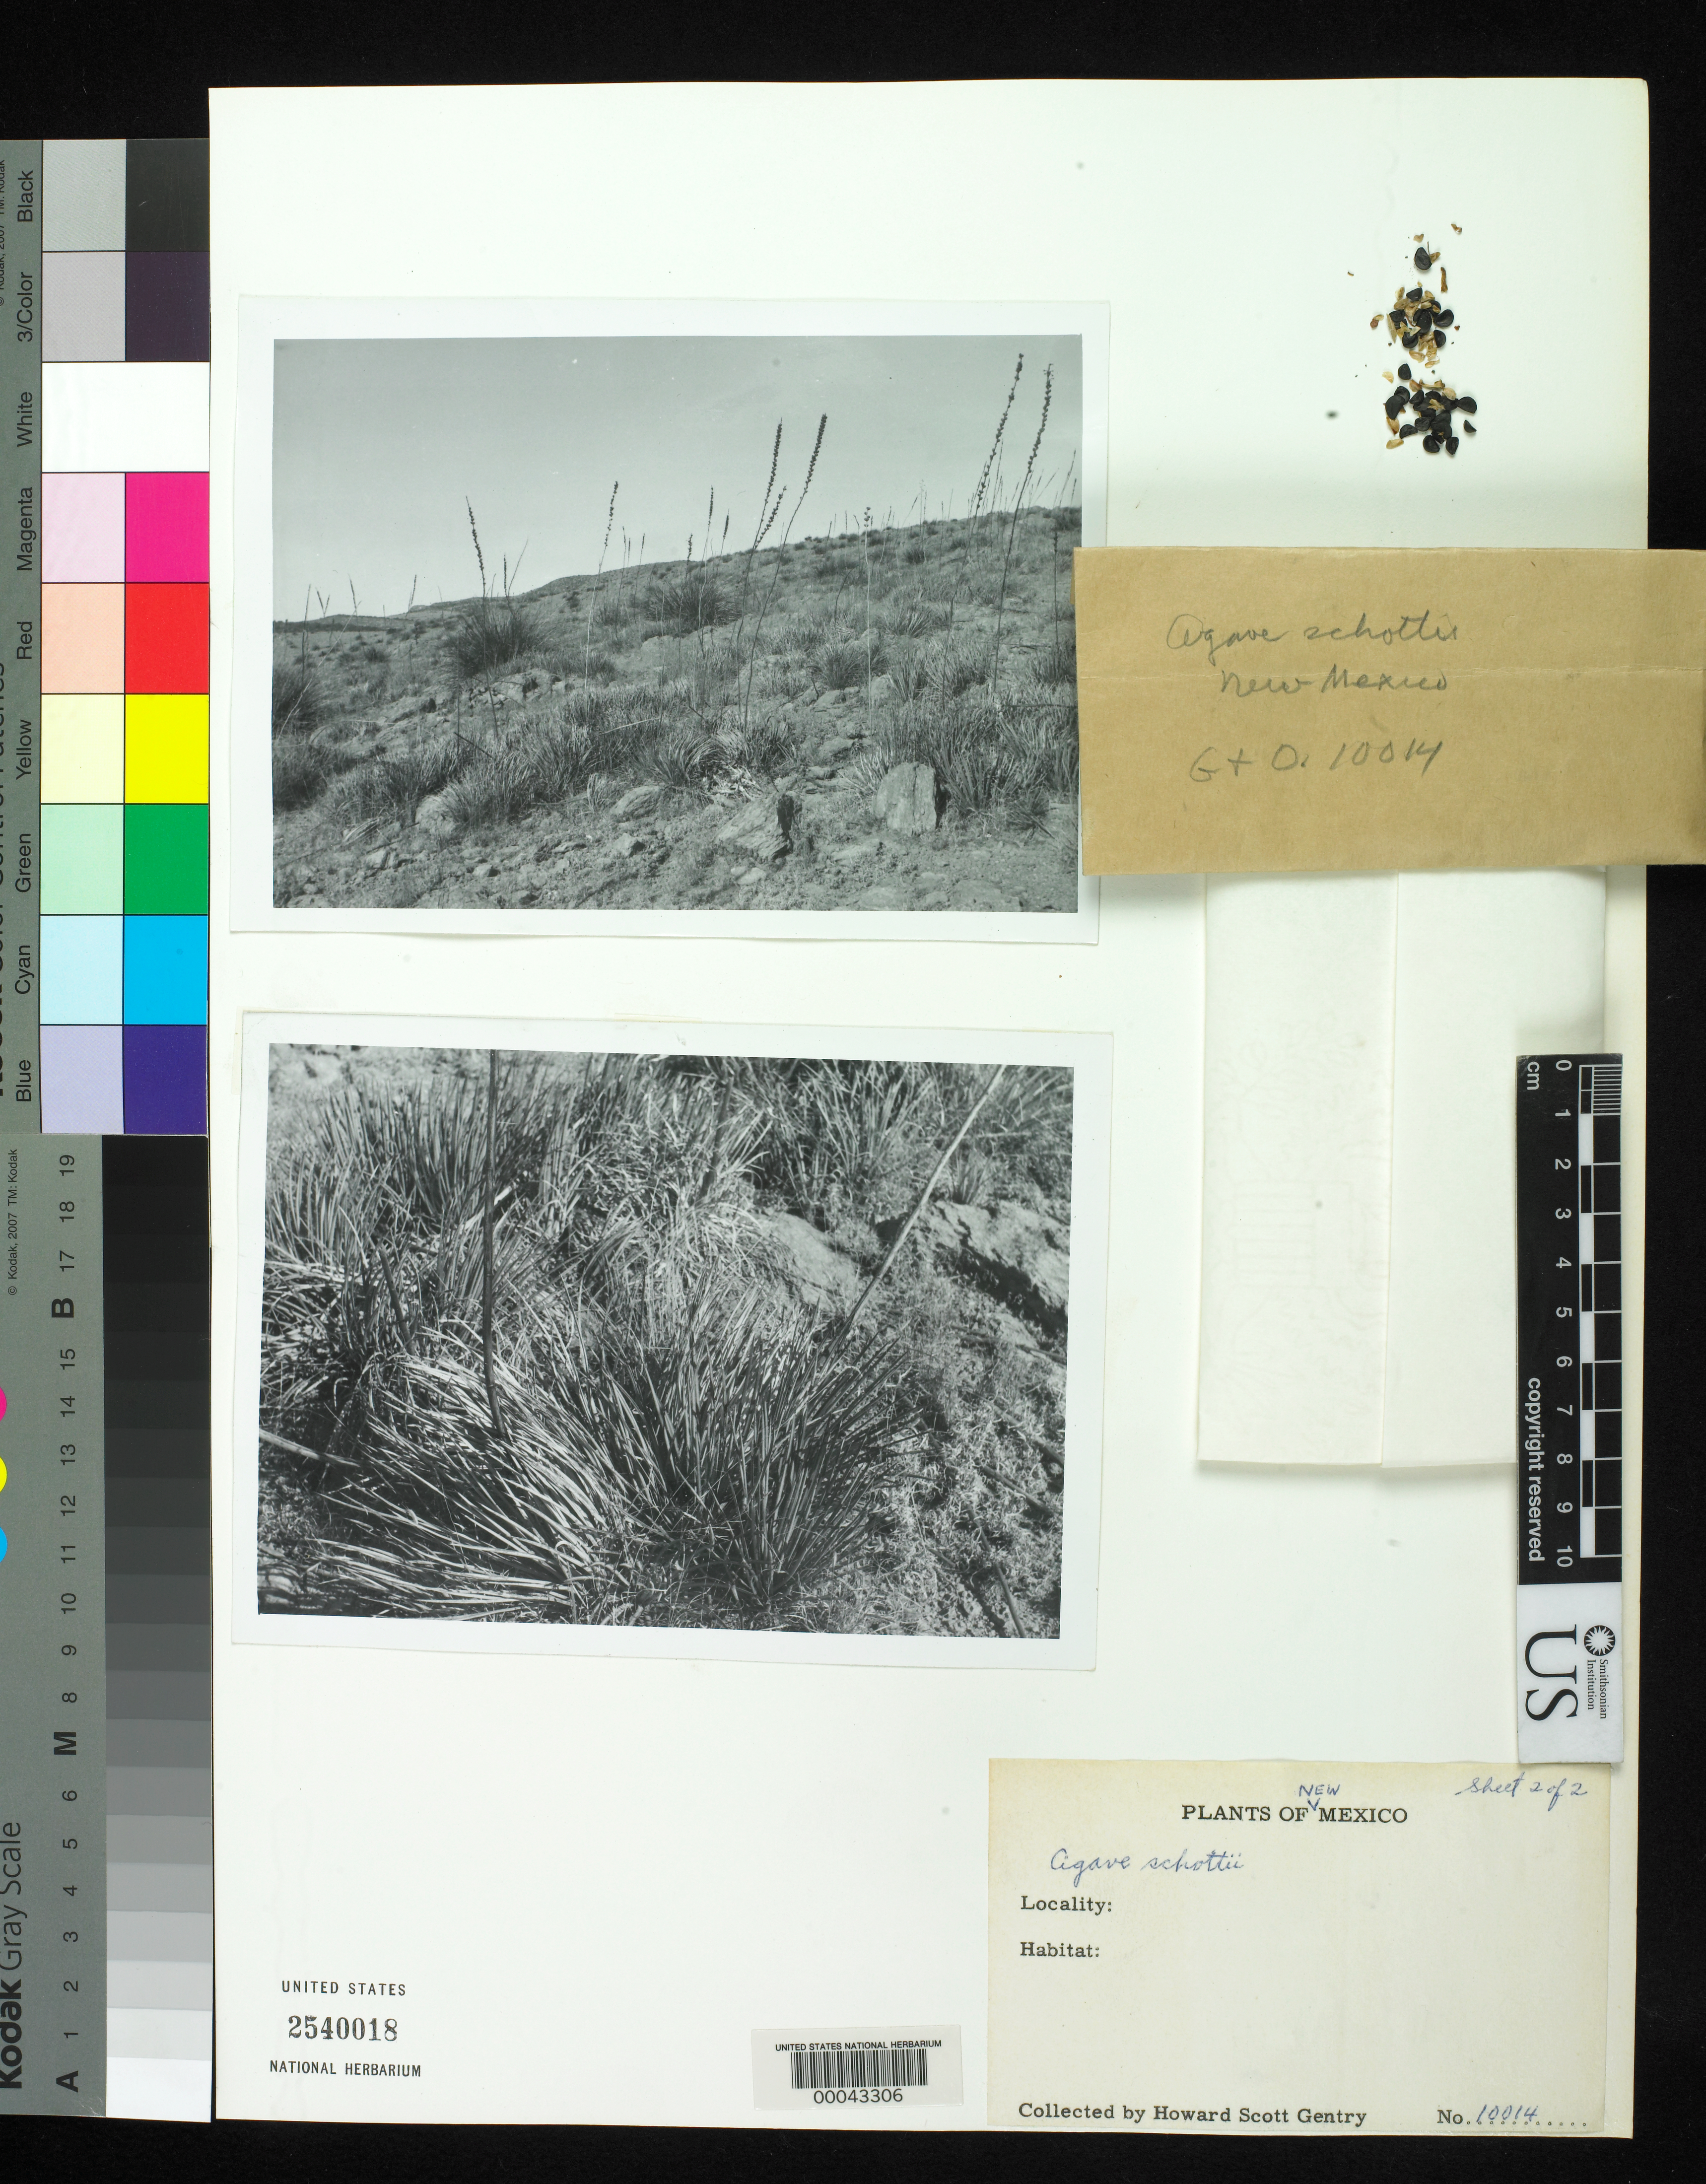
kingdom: Plantae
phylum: Tracheophyta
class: Liliopsida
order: Asparagales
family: Asparagaceae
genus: Agave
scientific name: Agave schottii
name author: Engelm.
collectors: H. S. Gentry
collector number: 10014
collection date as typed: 03 Dec 1950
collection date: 1950-12-03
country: United States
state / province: New Mexico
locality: S end of peloncillo mountains, ca 2 mi n of mexican-us boundary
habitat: Grama glassland; sun slope on hill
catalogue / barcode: US 2540018